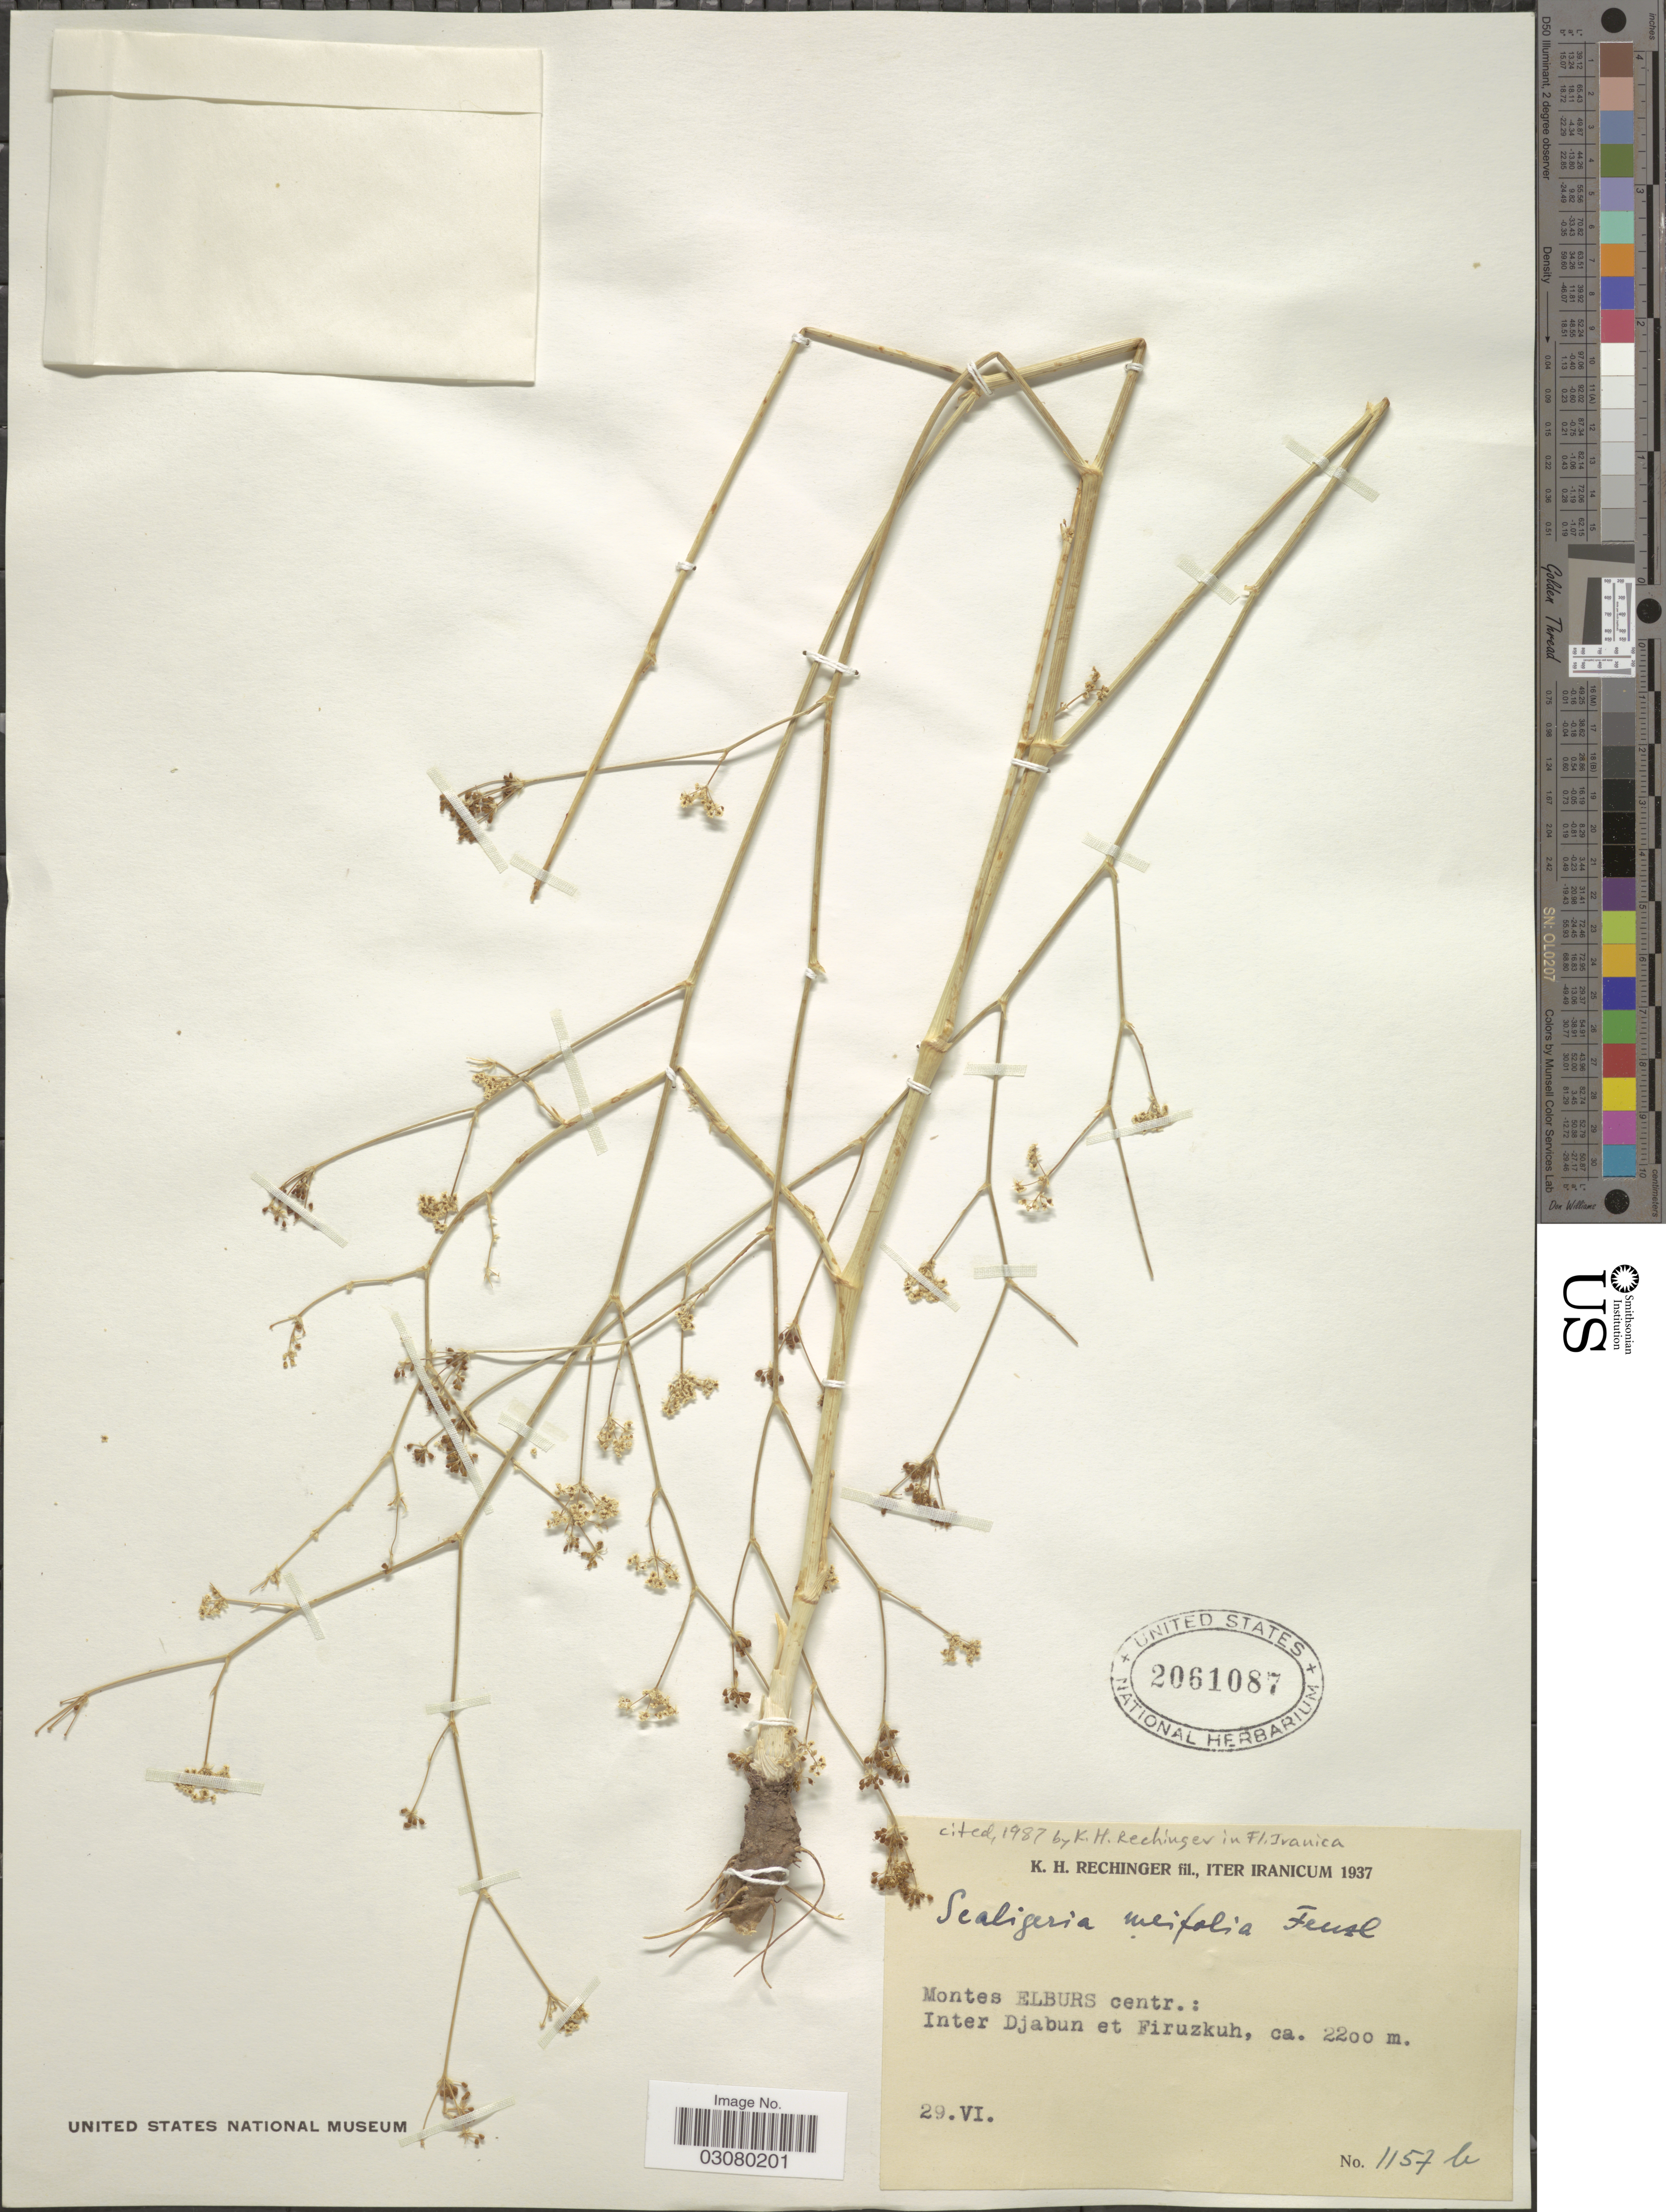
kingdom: Plantae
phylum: Tracheophyta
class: Magnoliopsida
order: Apiales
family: Apiaceae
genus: Scaligeria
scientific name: Scaligeria meifolia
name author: Boiss.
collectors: K. H. Rechinger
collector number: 1157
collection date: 1937-06-29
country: Iran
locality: Montes Elburs centr.: Inter Djabun et Firuzkuh.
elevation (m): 2200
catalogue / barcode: US 2061087